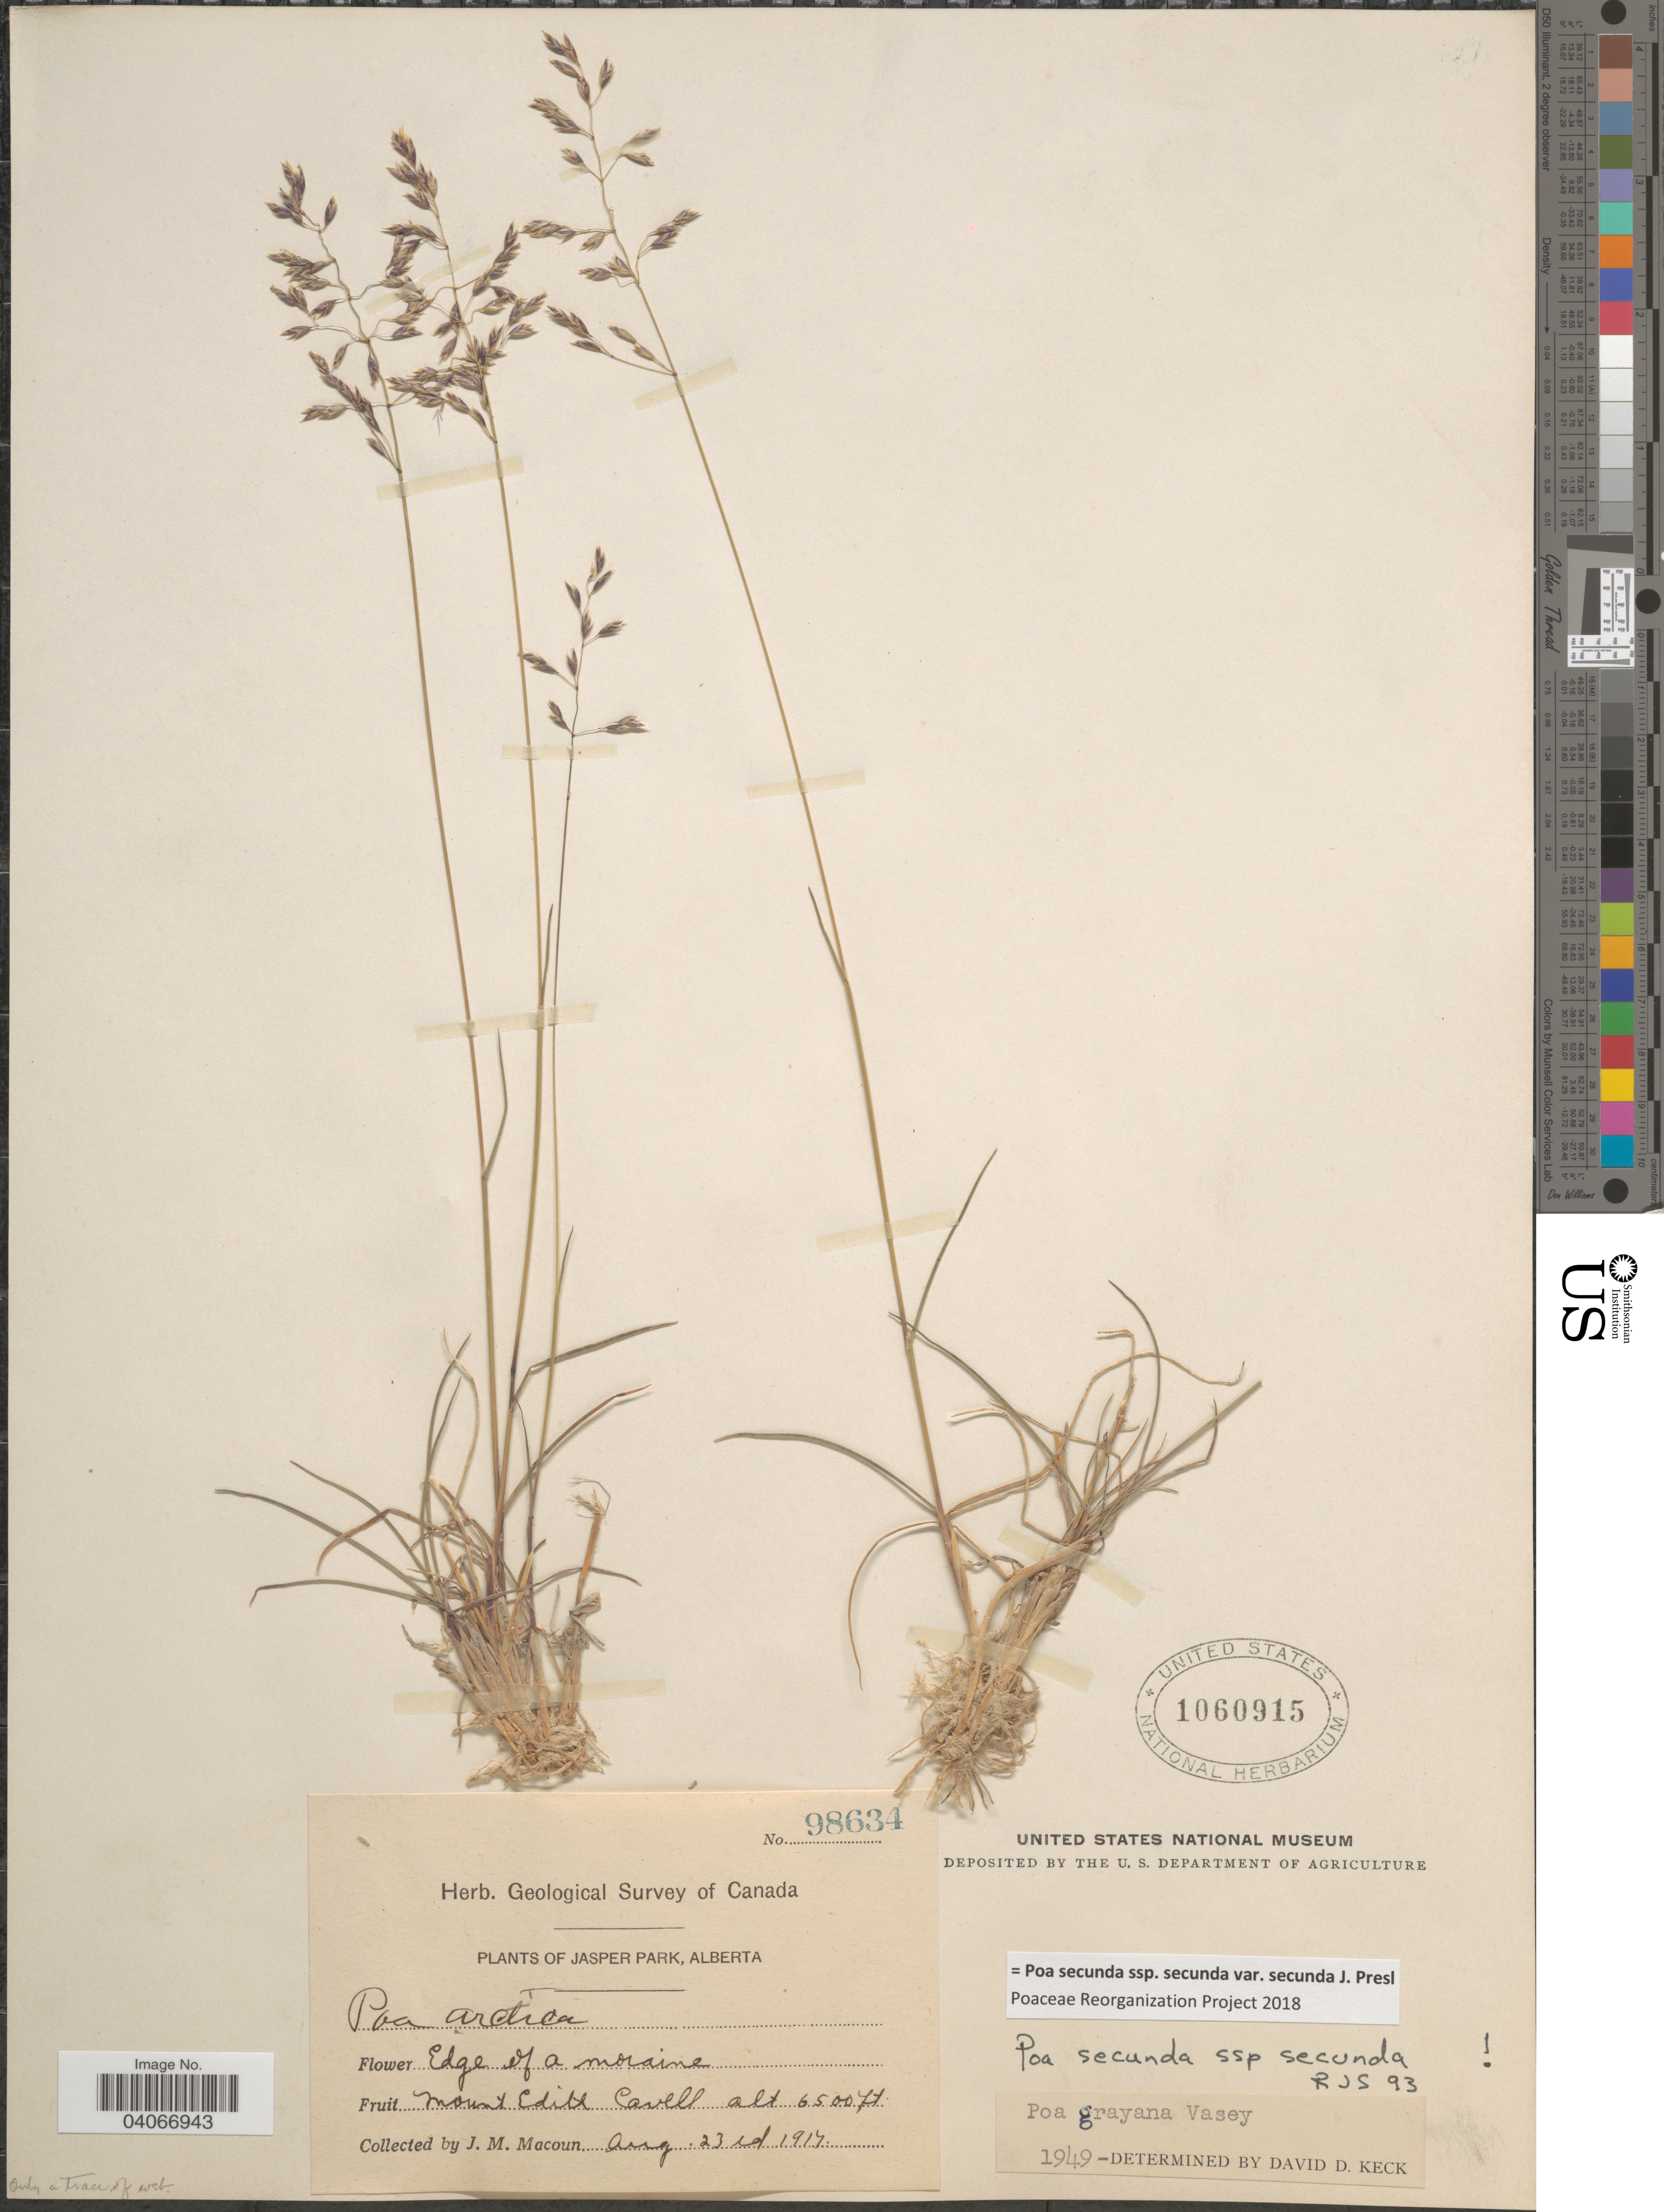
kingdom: Plantae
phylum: Tracheophyta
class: Liliopsida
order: Poales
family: Poaceae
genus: Poa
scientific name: Poa secunda subsp. secunda var. secunda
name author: J. Presl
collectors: J. M. Macoun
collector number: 98634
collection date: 1917-08-23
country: Canada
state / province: Alberta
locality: Jasper Park. Edge of a moraine. Mount Edith Cavell. Herb. Geological Survey of Canada.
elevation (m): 1981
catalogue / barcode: US 1060915